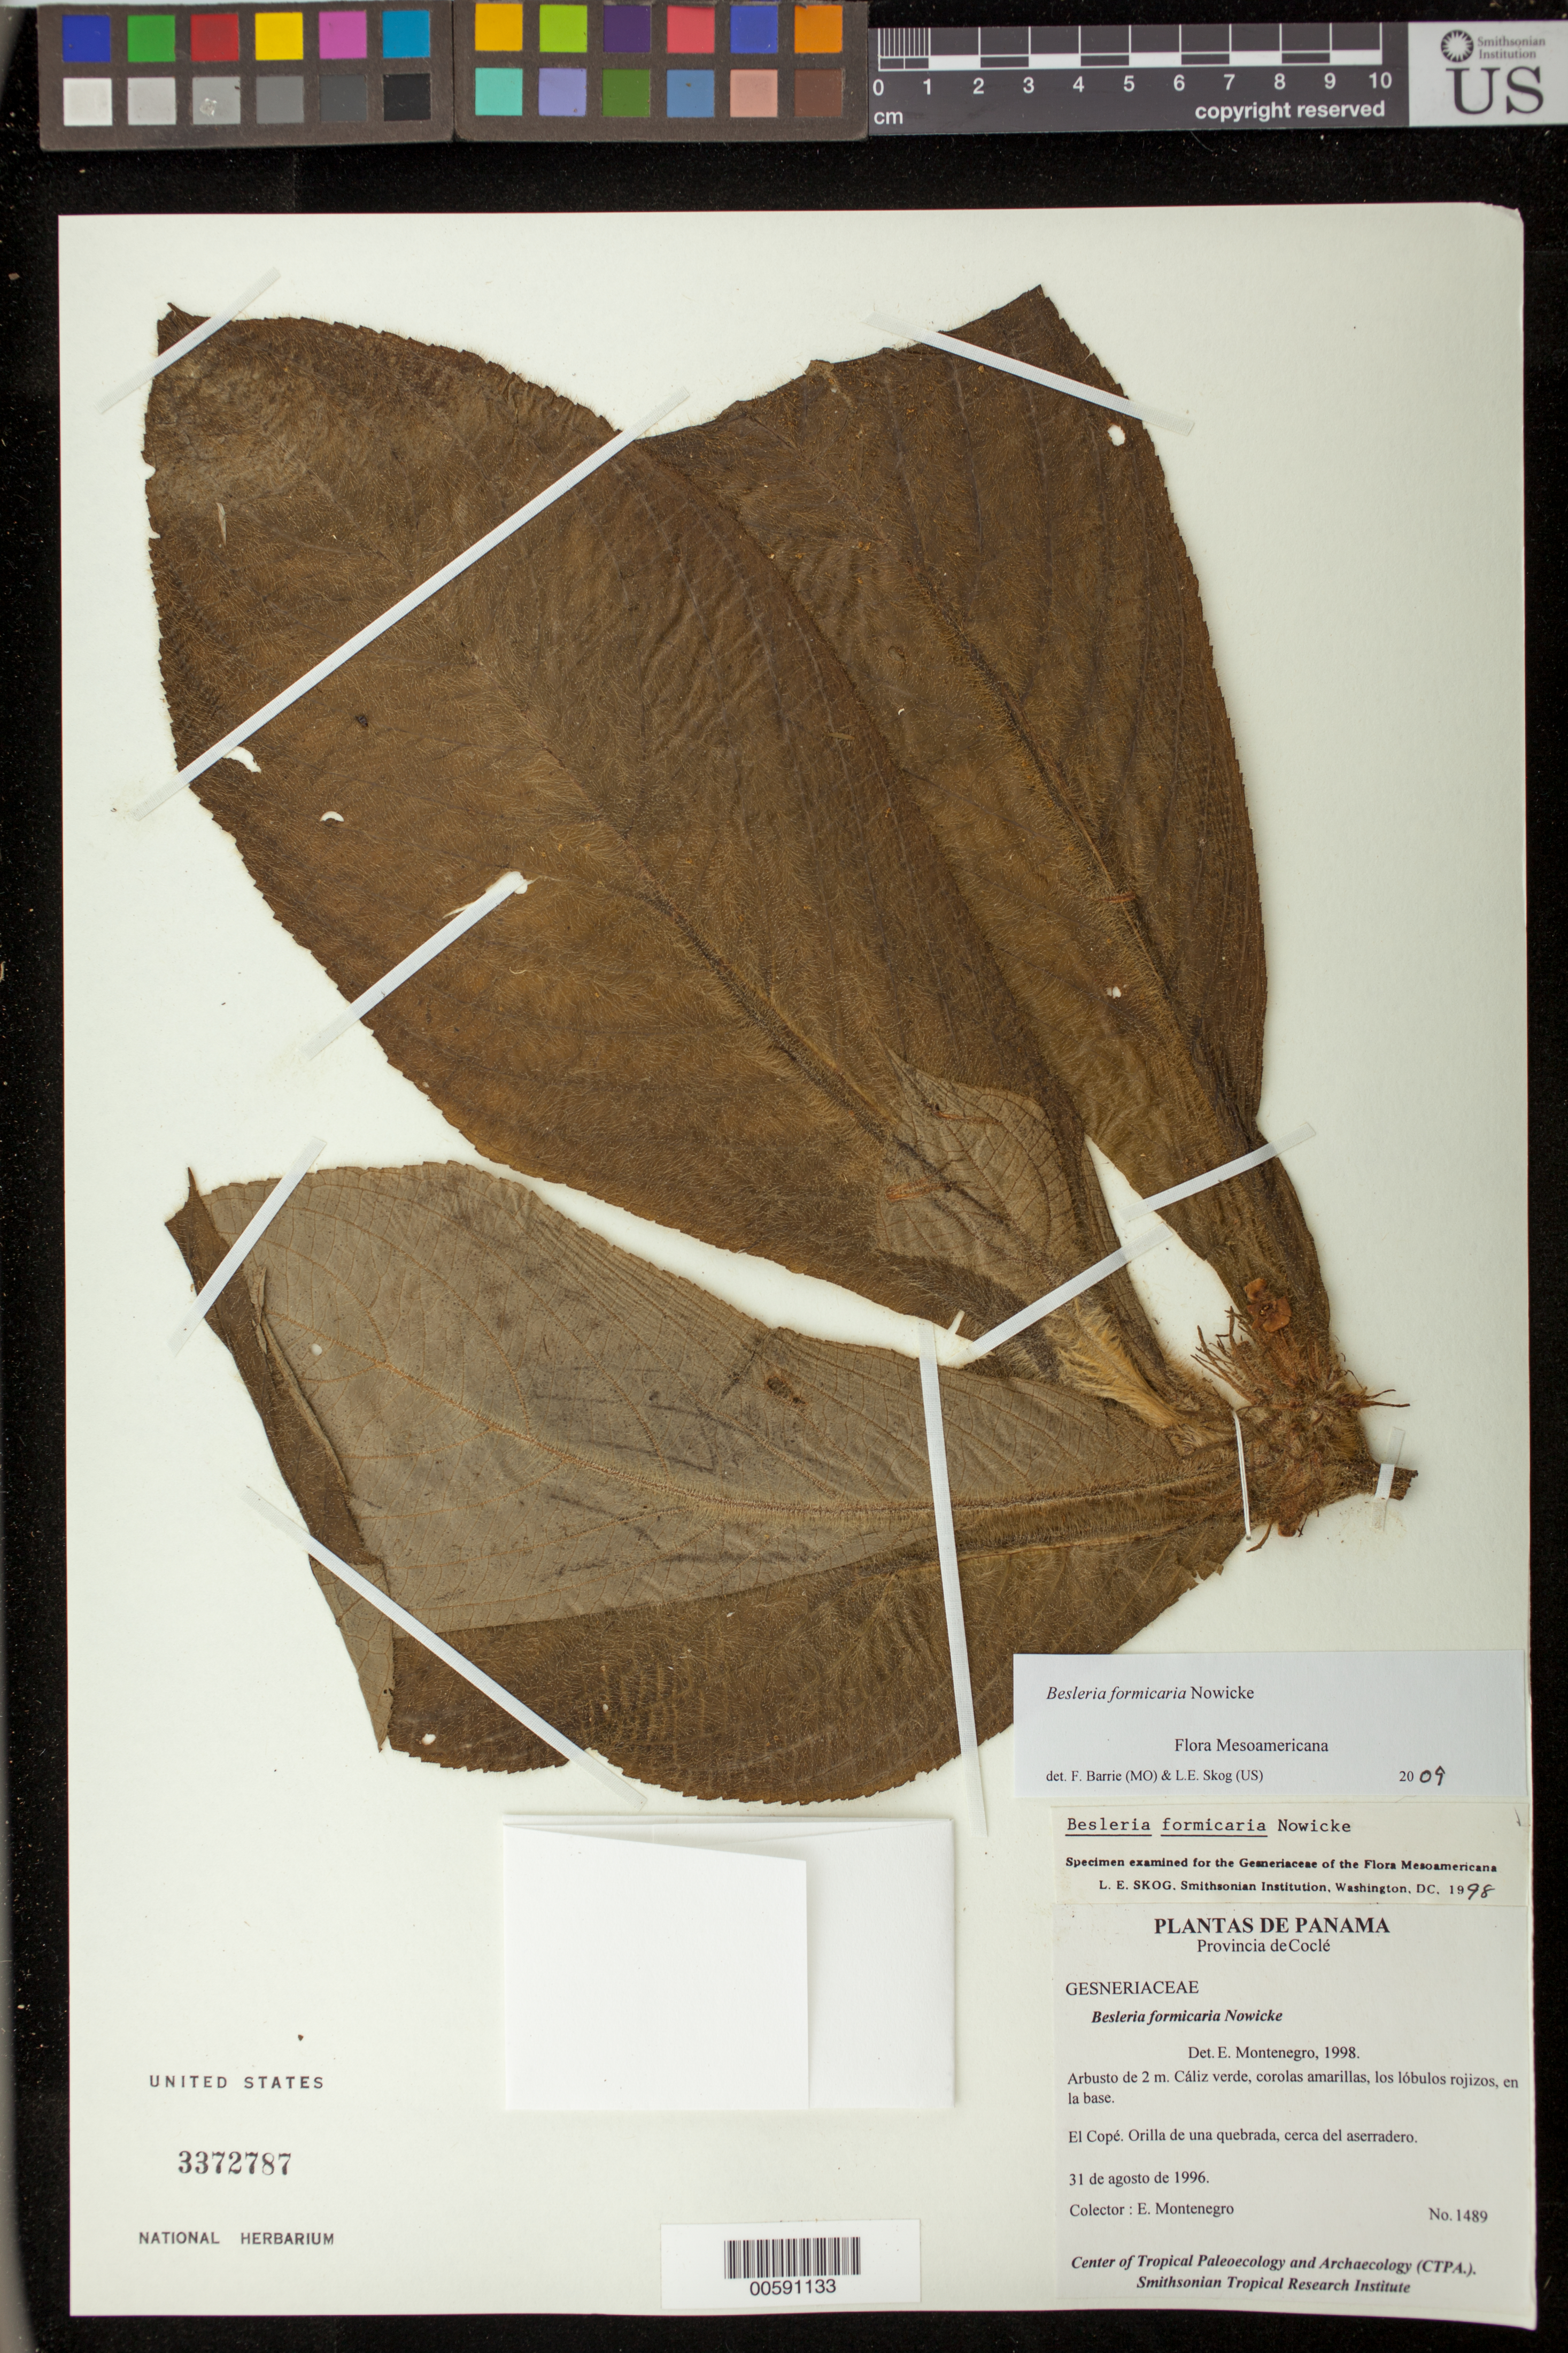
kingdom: Plantae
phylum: Tracheophyta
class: Magnoliopsida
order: Lamiales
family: Gesneriaceae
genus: Besleria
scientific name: Besleria formicaria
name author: Nowicke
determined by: Skog, Laurence E.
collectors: E. Montenegro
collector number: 1489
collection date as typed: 31 Aug 1996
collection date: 1996-08-31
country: Panama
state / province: Coclé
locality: El Copé. Orilla de una quebrada, cerca del aserradero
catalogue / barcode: US 3372787